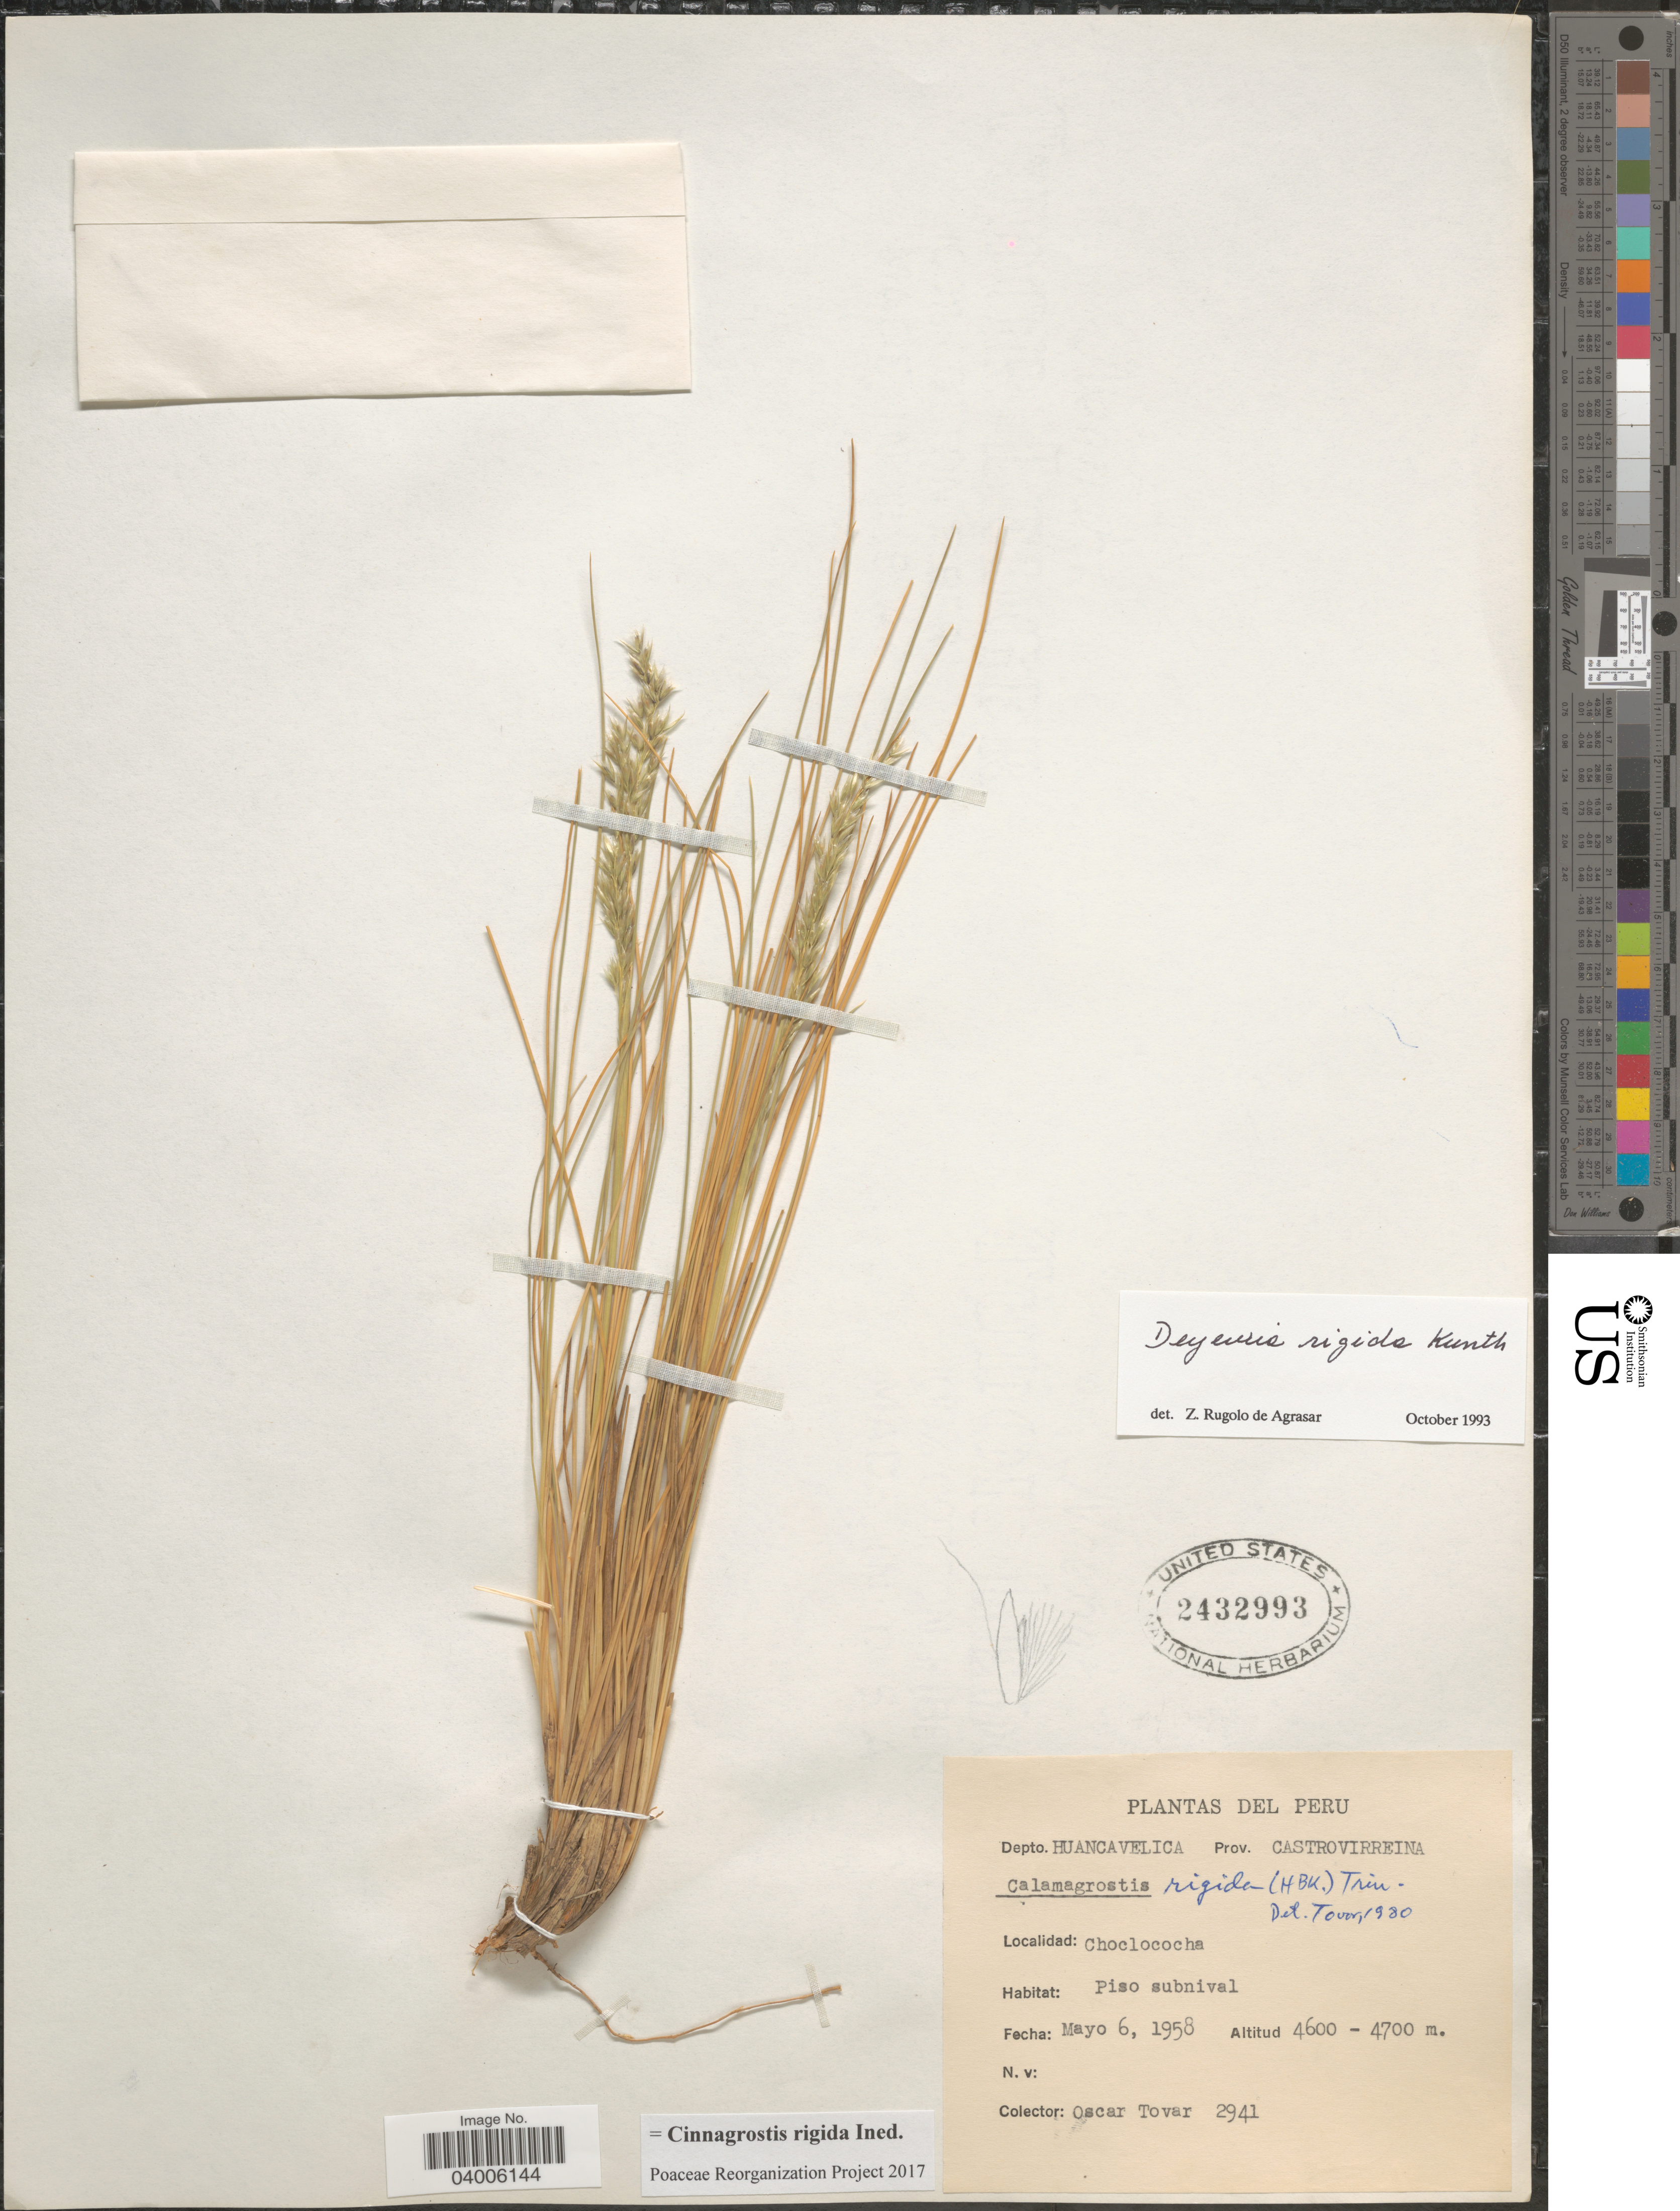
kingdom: Plantae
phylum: Tracheophyta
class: Liliopsida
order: Poales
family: Poaceae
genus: Cinnagrostis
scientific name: Cinnagrostis rigida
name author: (Kunth) P.M. Peterson et al.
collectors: Ó. Tovar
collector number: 2941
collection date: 1958-05-06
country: Peru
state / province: Huancavelica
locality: Depto. Huancavelica Prov. Castrovirreina. Choclococha.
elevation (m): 4600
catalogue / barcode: US 2432993